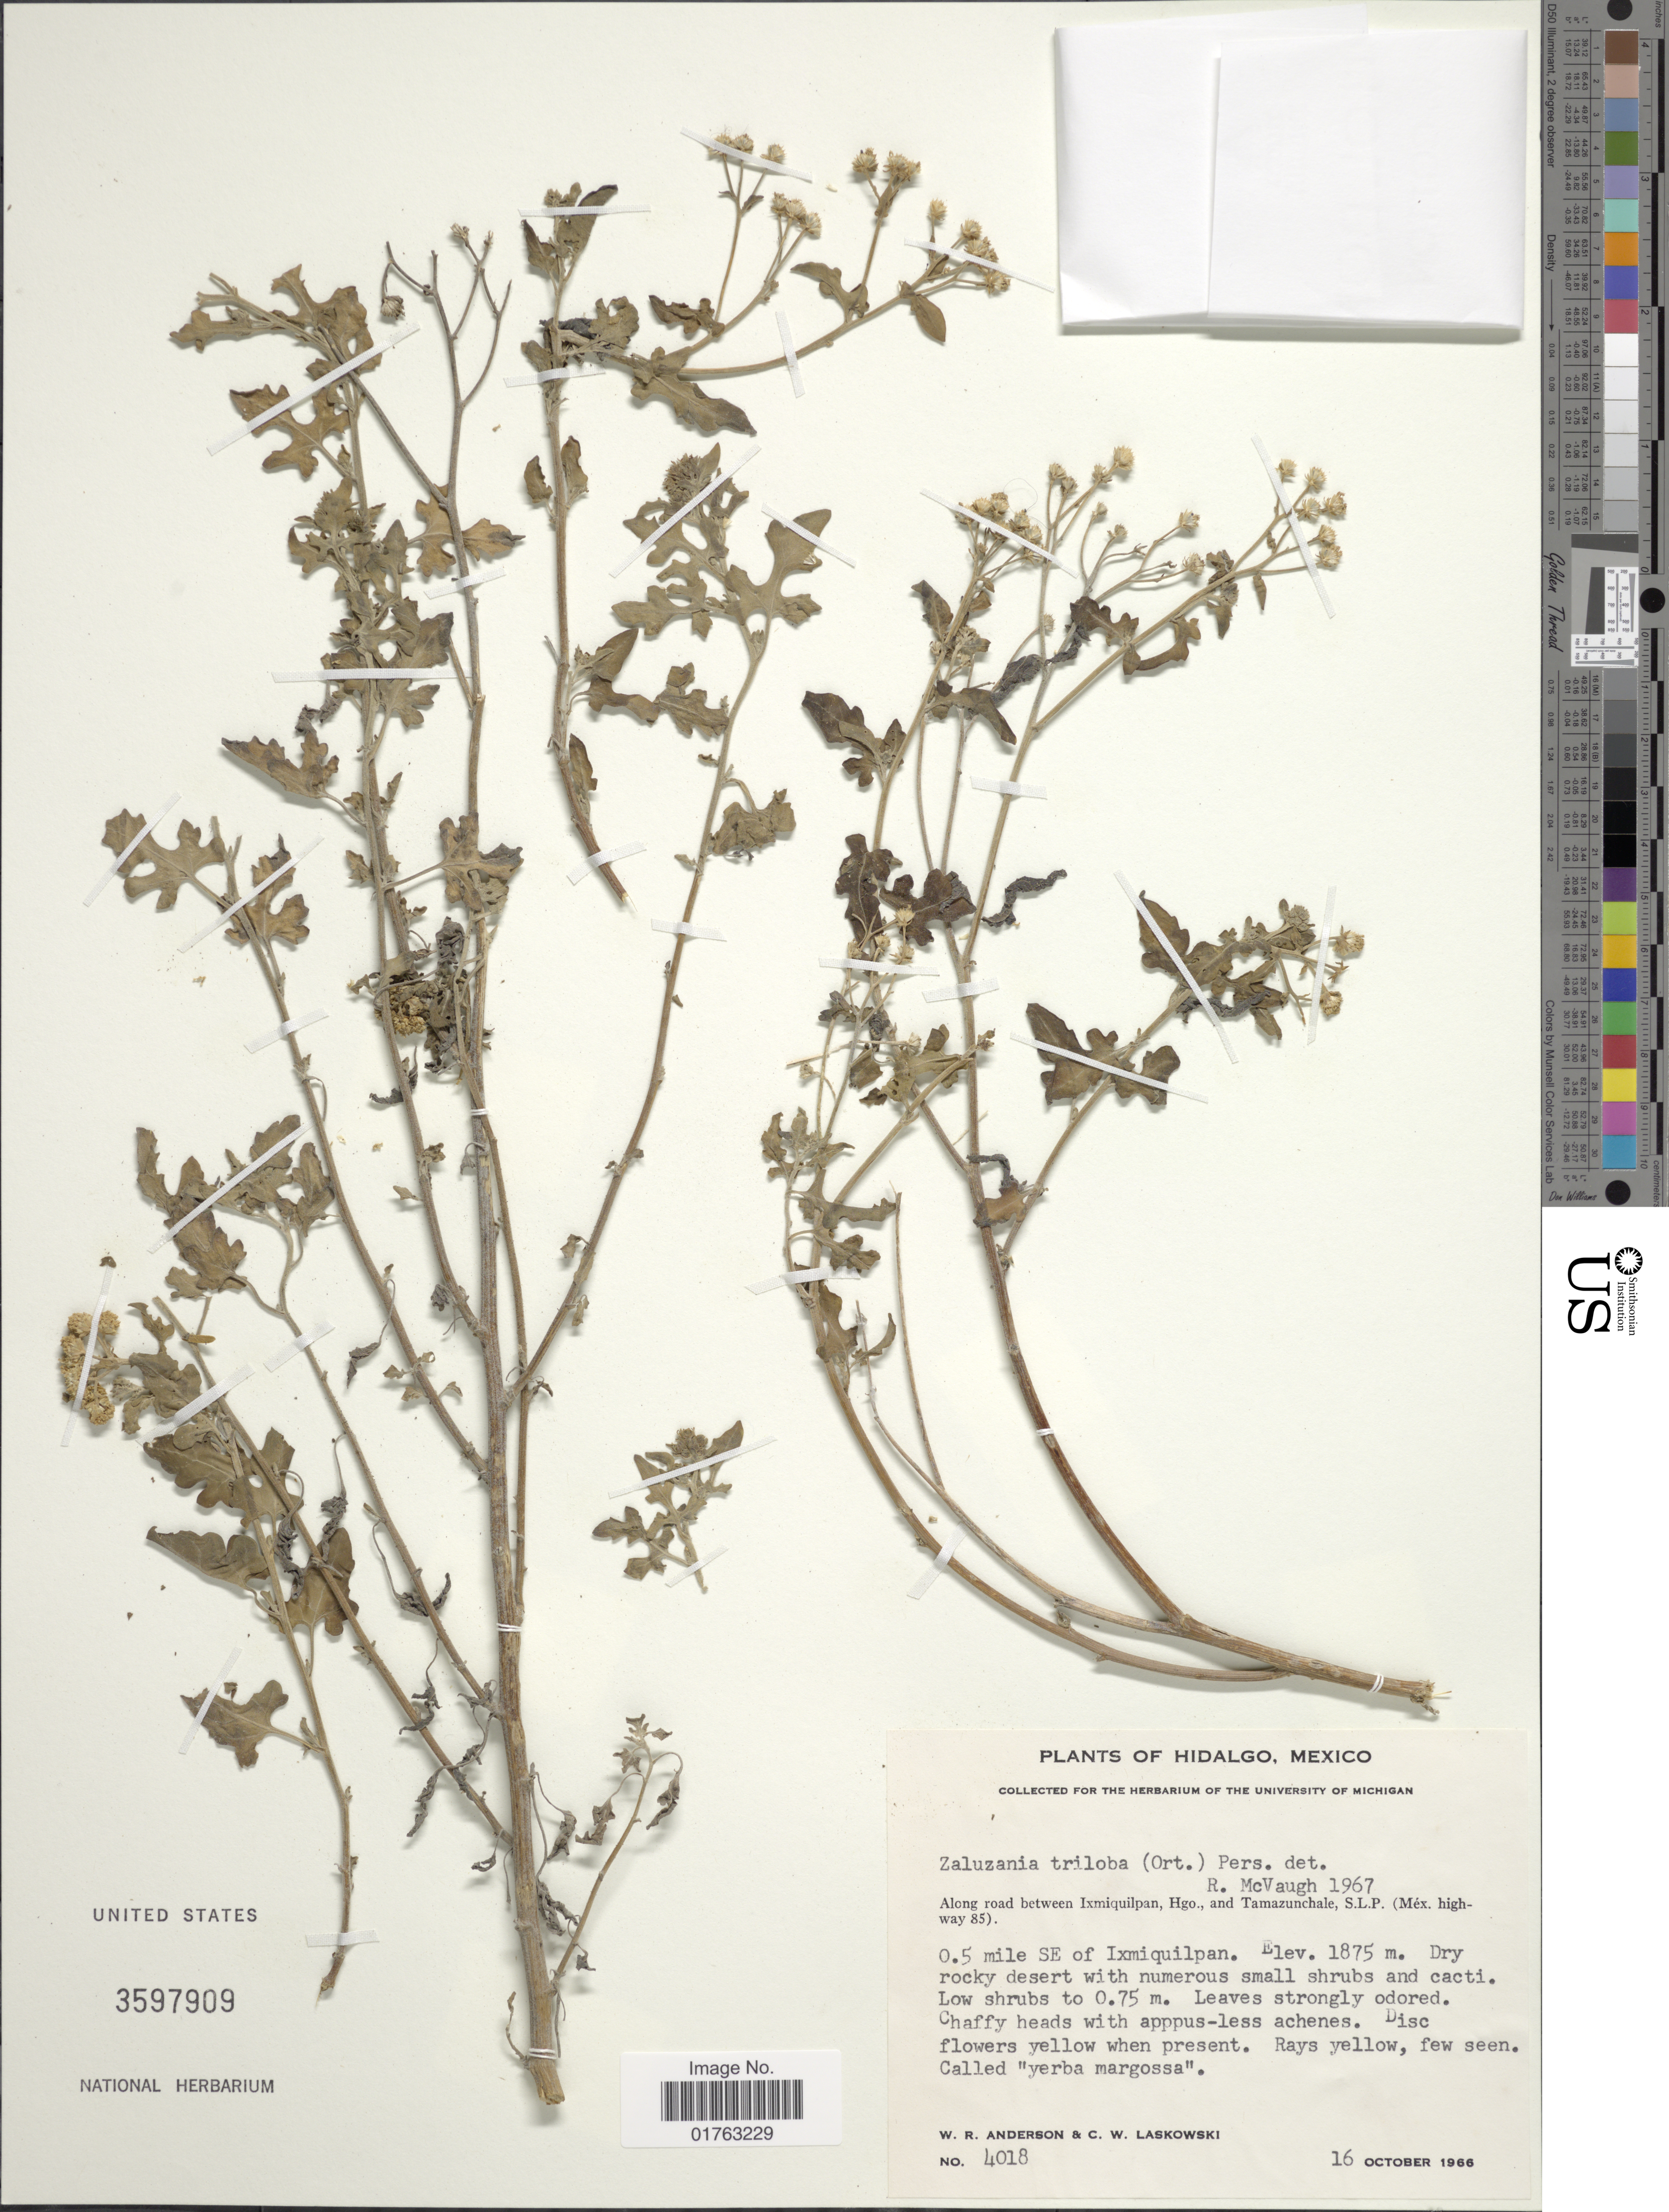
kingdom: Plantae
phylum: Tracheophyta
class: Magnoliopsida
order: Asterales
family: Asteraceae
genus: Zaluzania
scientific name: Zaluzania triloba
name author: (Ortega) Pers.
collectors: W. Anderson & C. Laskowski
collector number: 4018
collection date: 1966-10-16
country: Mexico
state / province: Hidalgo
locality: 0.5 miles Se of Ixmiquilpan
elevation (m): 1875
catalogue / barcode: US 3597907